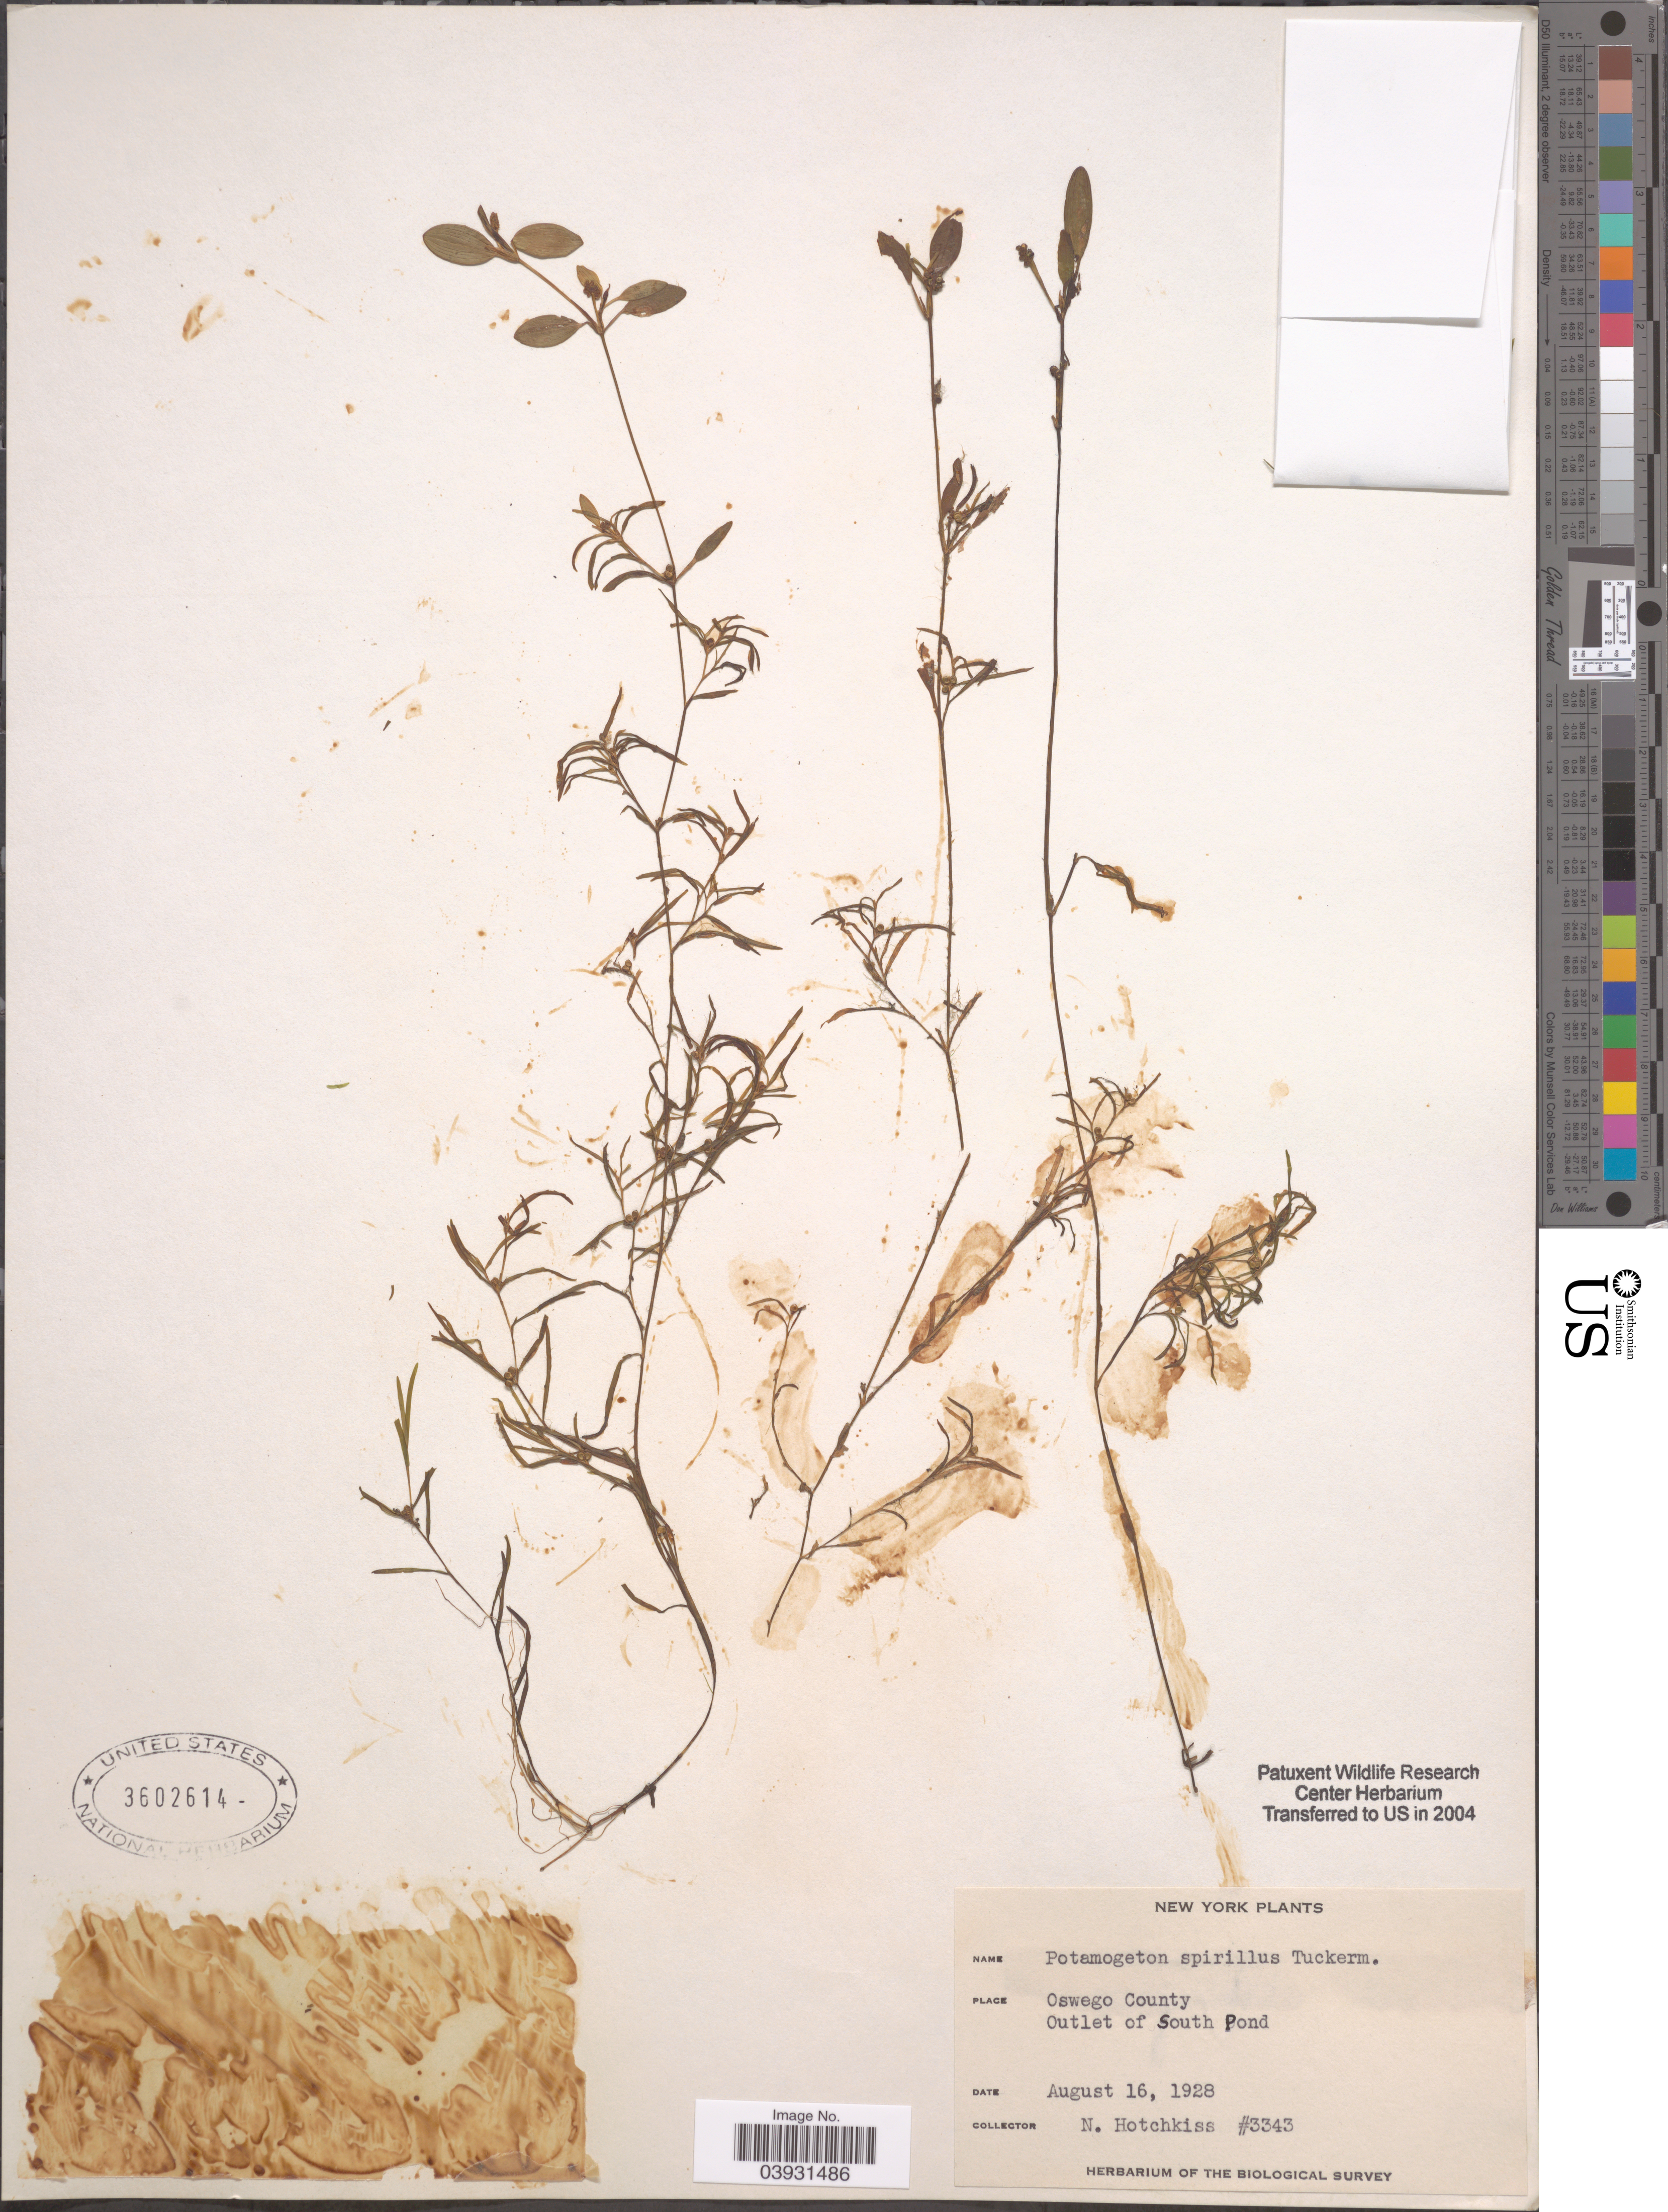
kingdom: Plantae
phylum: Tracheophyta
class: Liliopsida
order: Alismatales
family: Potamogetonaceae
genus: Potamogeton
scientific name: Potamogeton spirillus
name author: Tuck.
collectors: N. Hotchkiss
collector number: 3343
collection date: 1928-08-16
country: United States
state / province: New York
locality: Oswego County. Outlet of South Pond.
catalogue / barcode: US 3602614